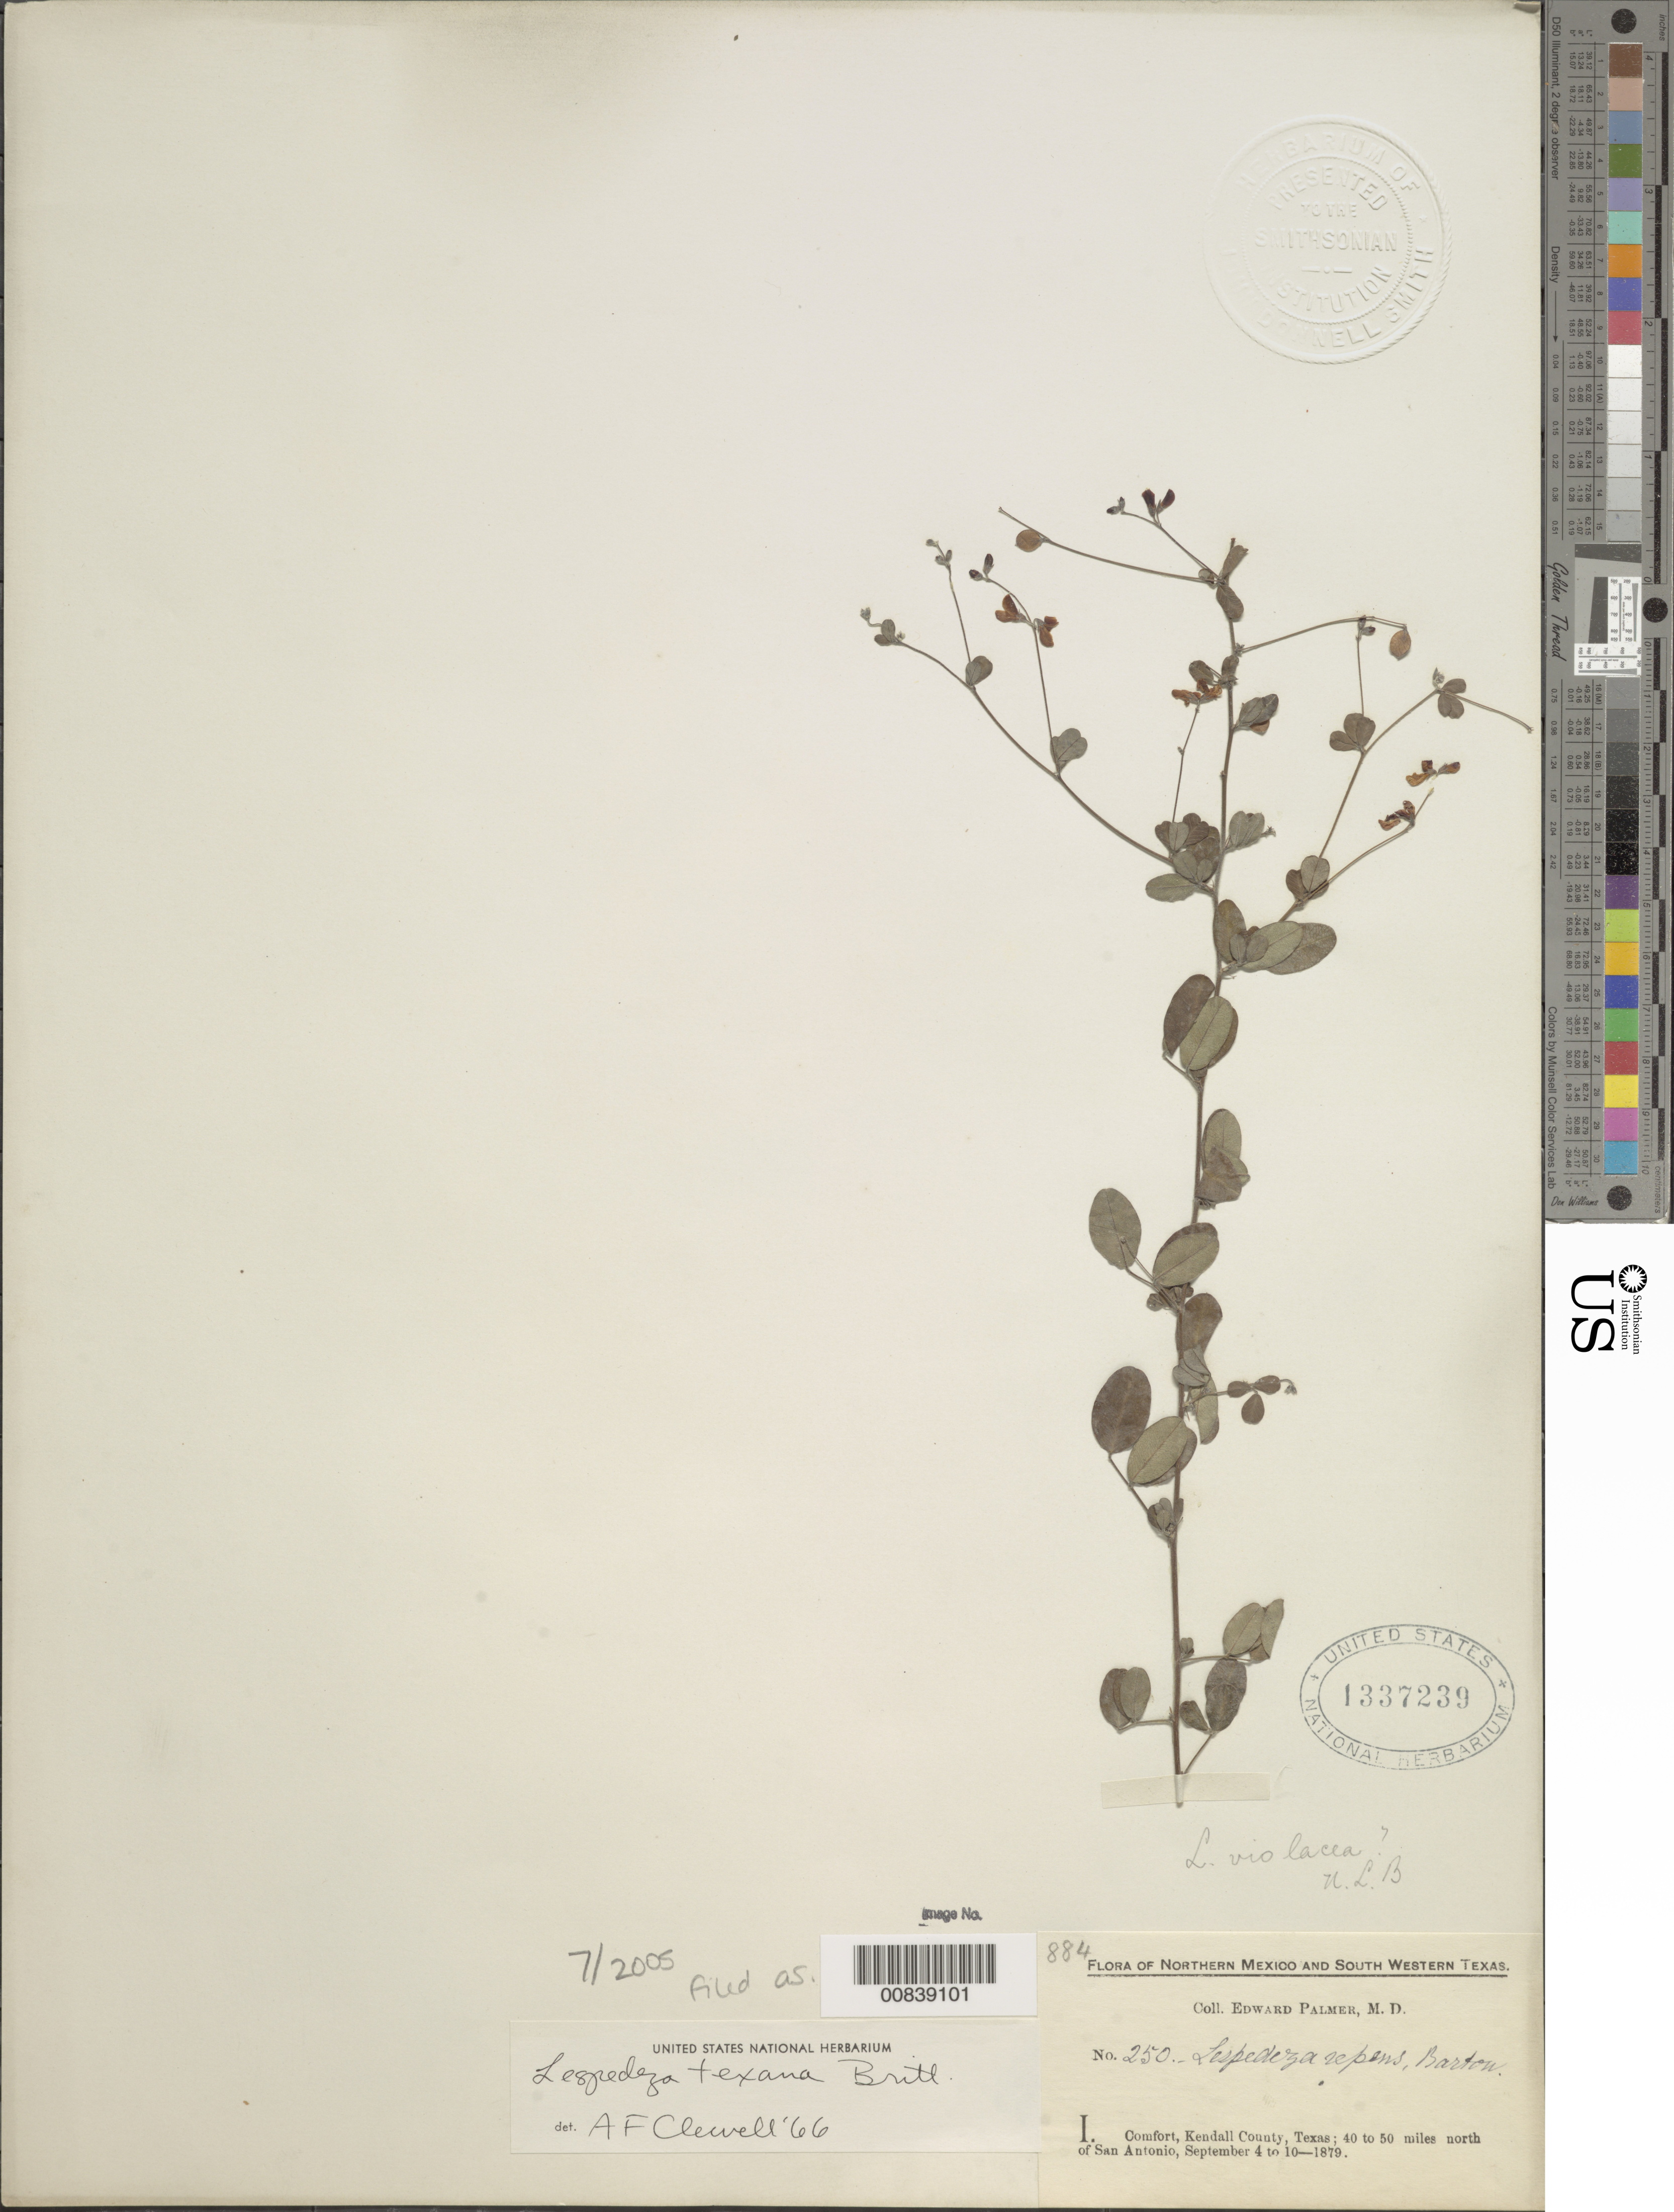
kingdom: Plantae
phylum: Tracheophyta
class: Magnoliopsida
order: Fabales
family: Fabaceae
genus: Lespedeza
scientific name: Lespedeza texana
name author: Britton in Small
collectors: E. Palmer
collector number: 250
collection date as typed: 04 Sep 1879 to 10 Sep 1879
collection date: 1879-09-04/1879-09-10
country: United States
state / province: Texas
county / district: Kendall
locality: I. Comfort, Kendall County, Texas; 40 to 50 miles north of San Antonio.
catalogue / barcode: US 1337239